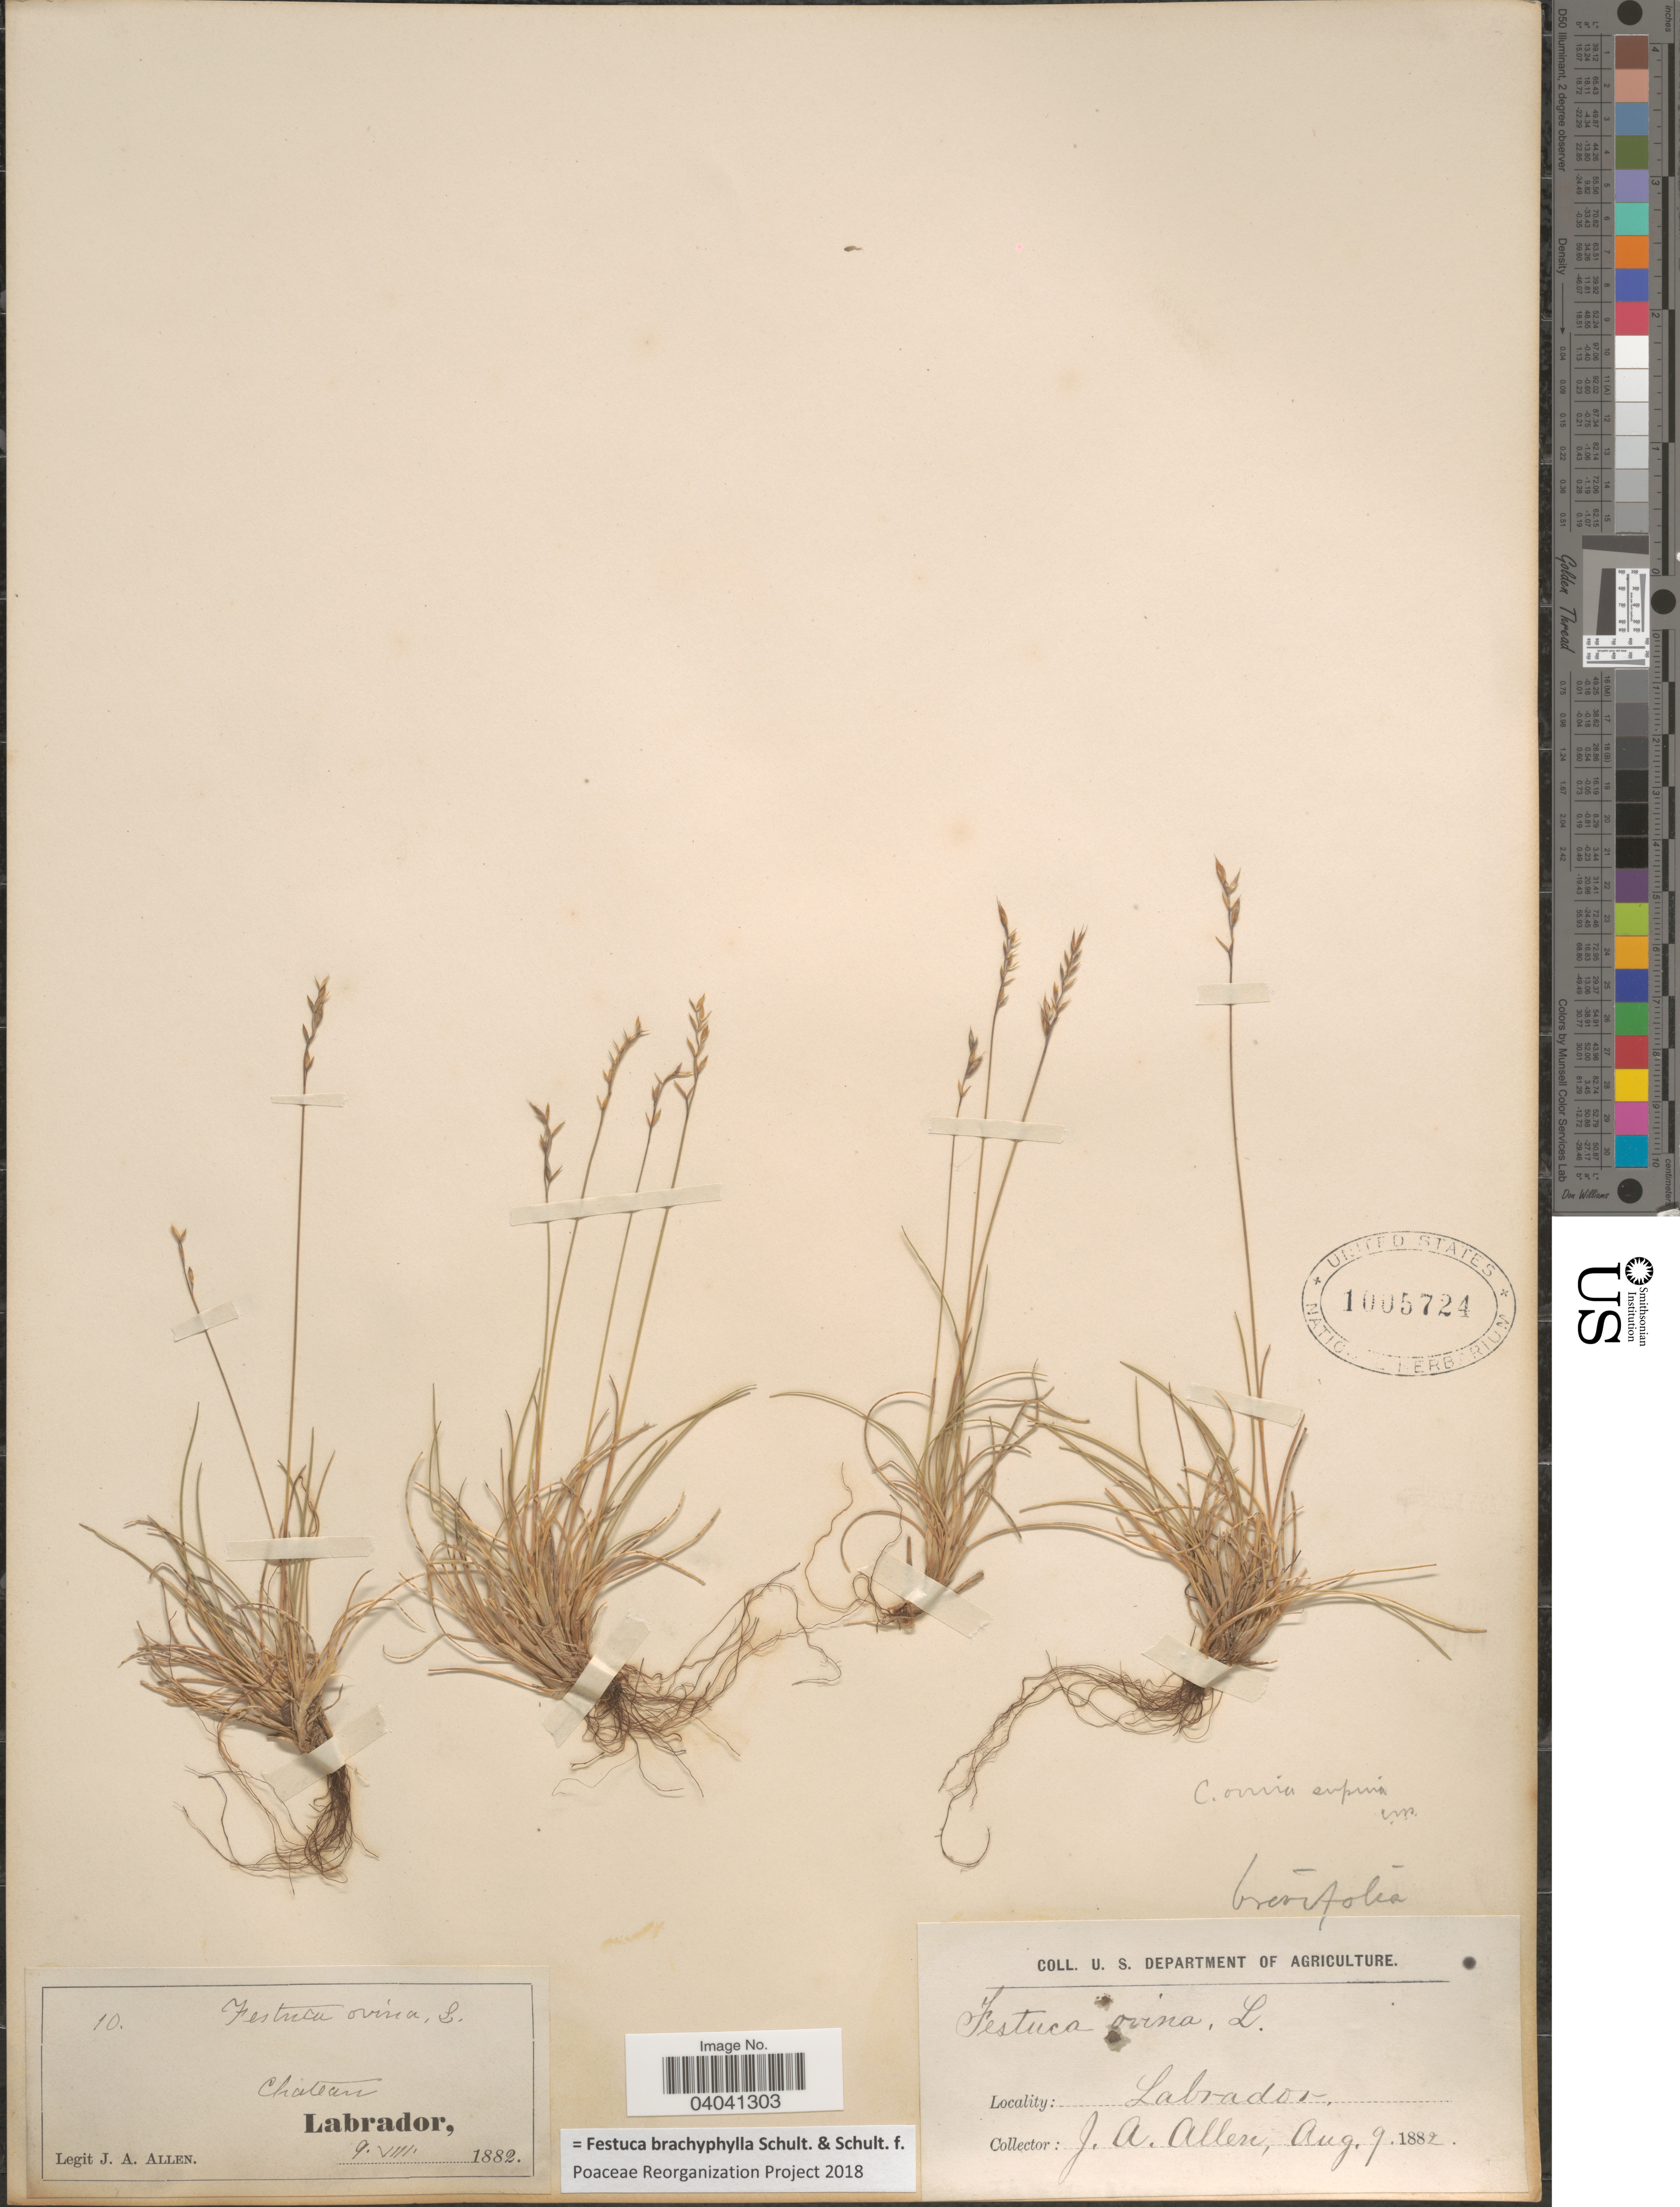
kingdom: Plantae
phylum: Tracheophyta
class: Liliopsida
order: Poales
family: Poaceae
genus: Festuca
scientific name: Festuca brachyphylla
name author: Schult. & Schult. f.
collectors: J. Allen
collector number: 10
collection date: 1882-08-09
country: Canada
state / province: Newfoundland and Labrador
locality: Chatean. Labrador.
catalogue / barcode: US 1005724